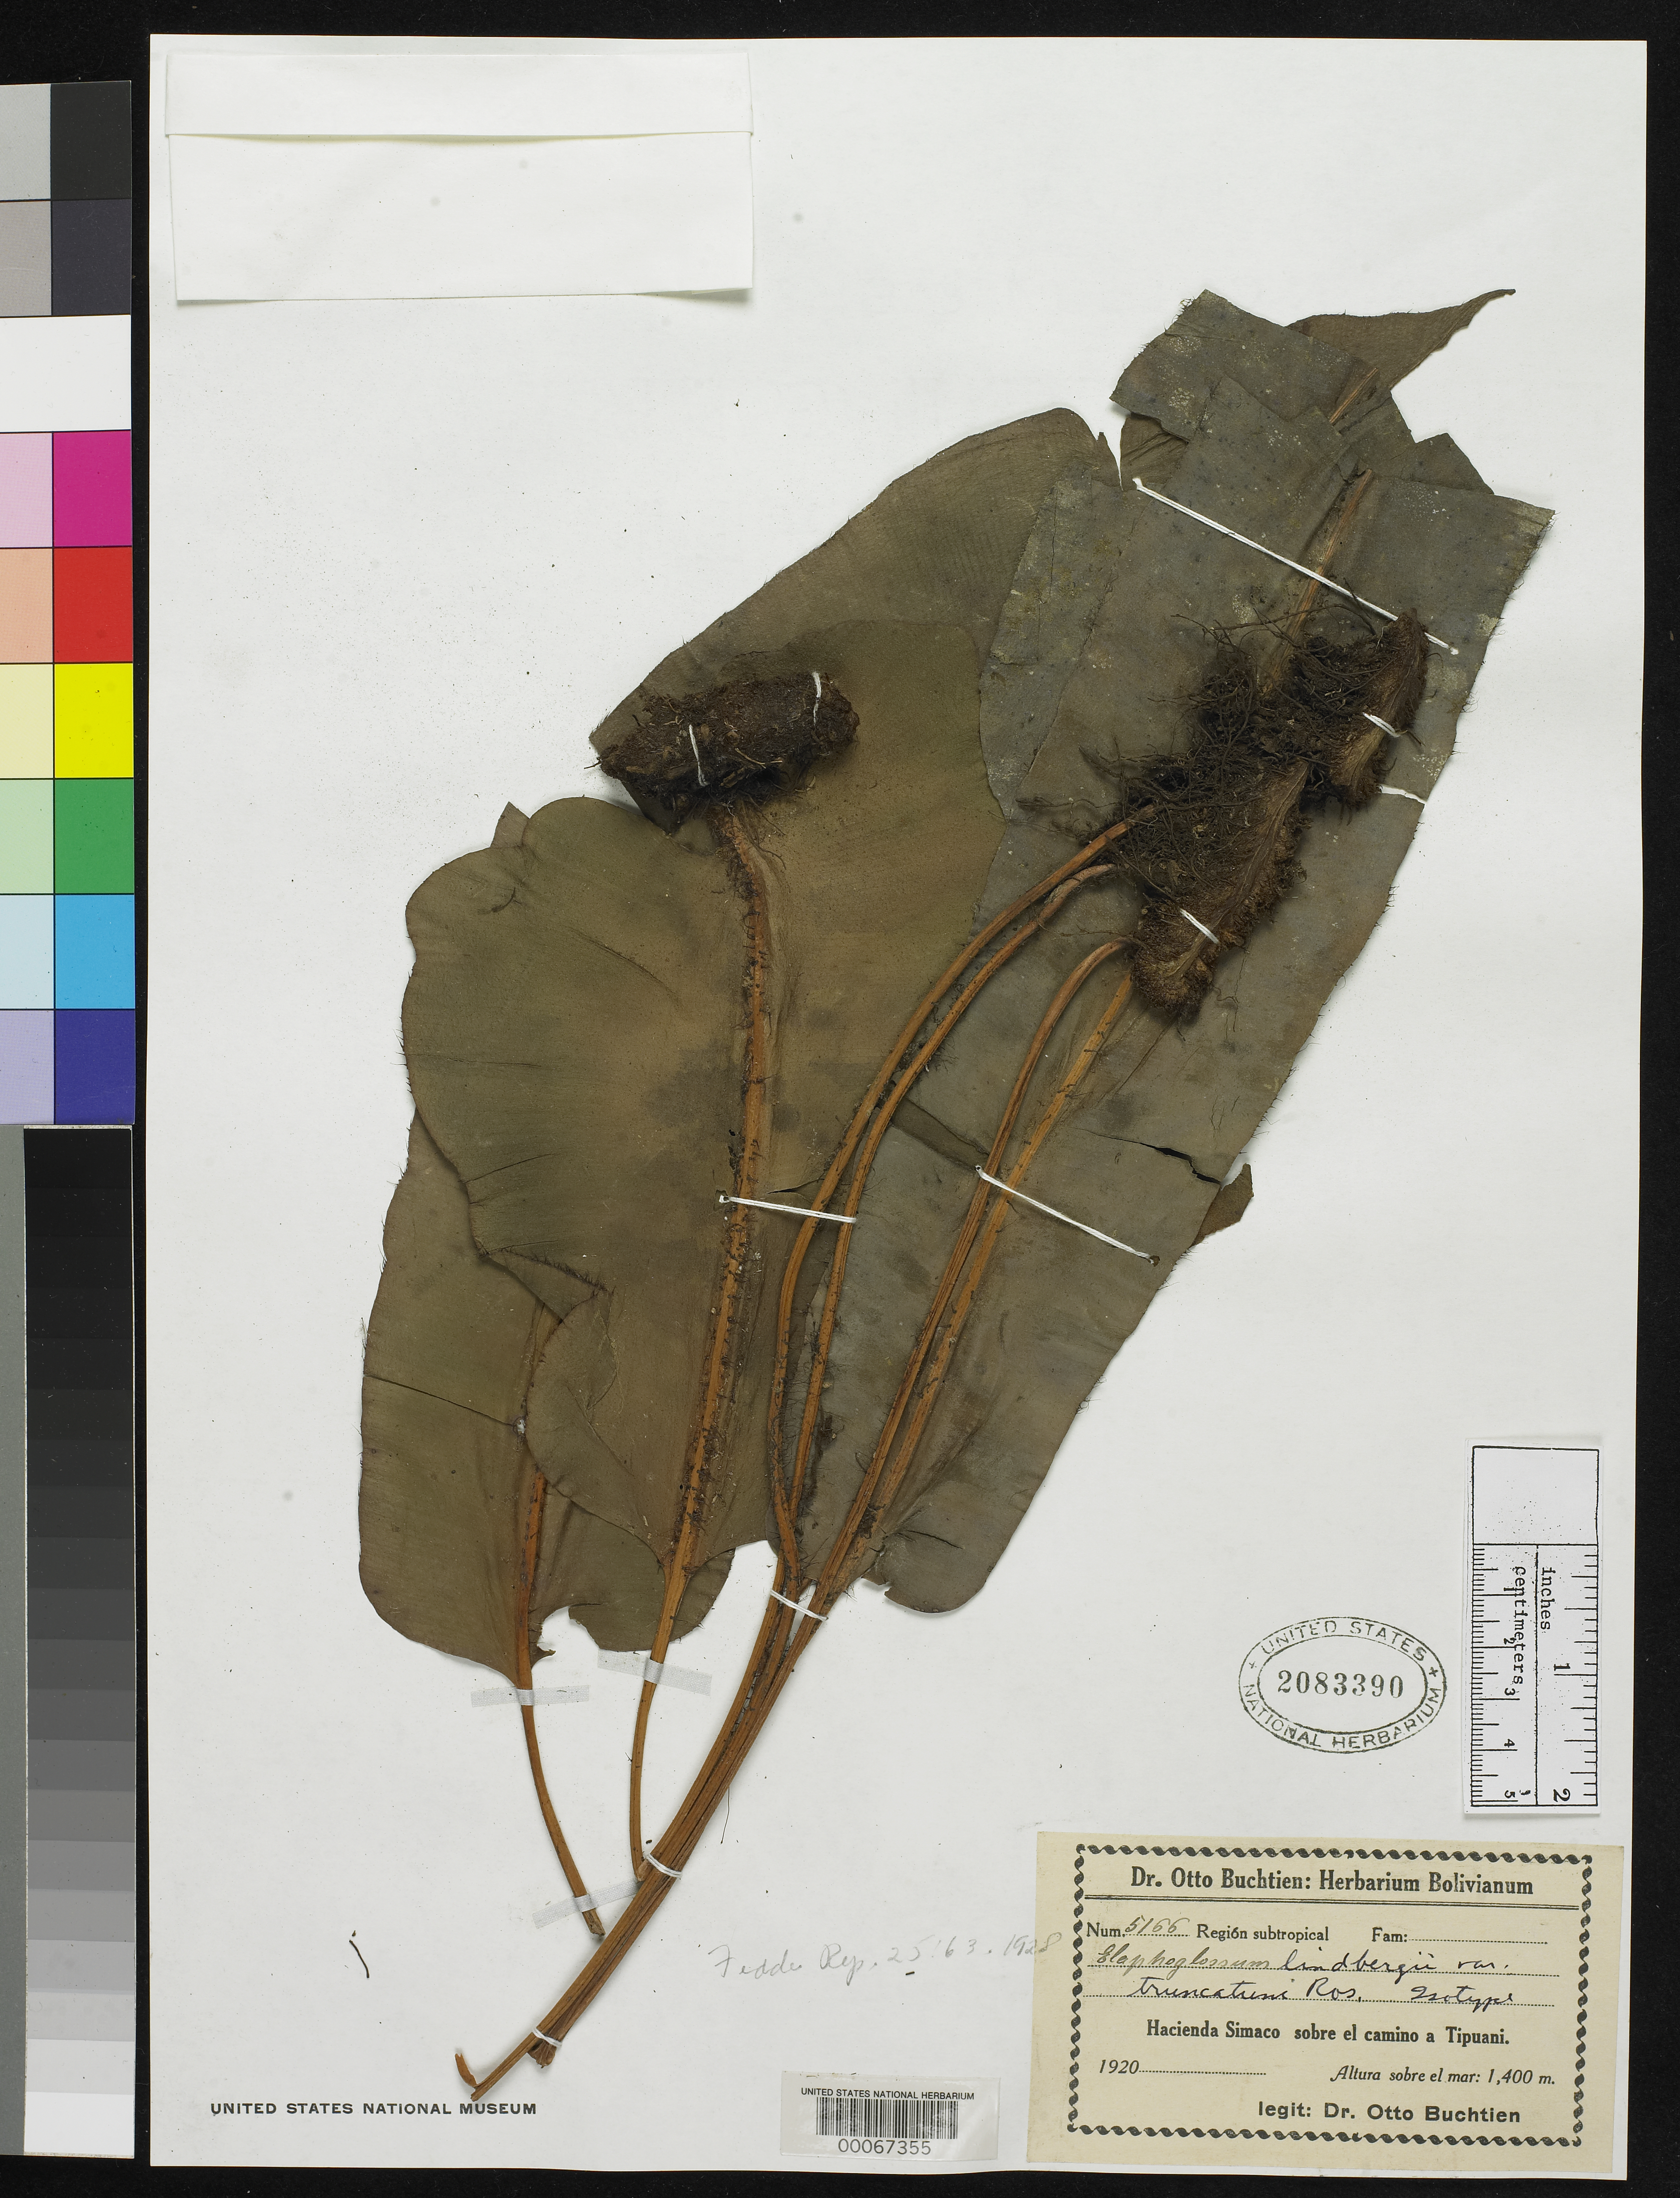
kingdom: Plantae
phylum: Tracheophyta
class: Polypodiopsida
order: Polypodiales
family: Dryopteridaceae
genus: Elaphoglossum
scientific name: Elaphoglossum lindbergii var. truncatum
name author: Rosenst.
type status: Isotype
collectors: O. Buchtien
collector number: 5166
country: Bolivia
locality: Mapiri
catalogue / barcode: US 2083390